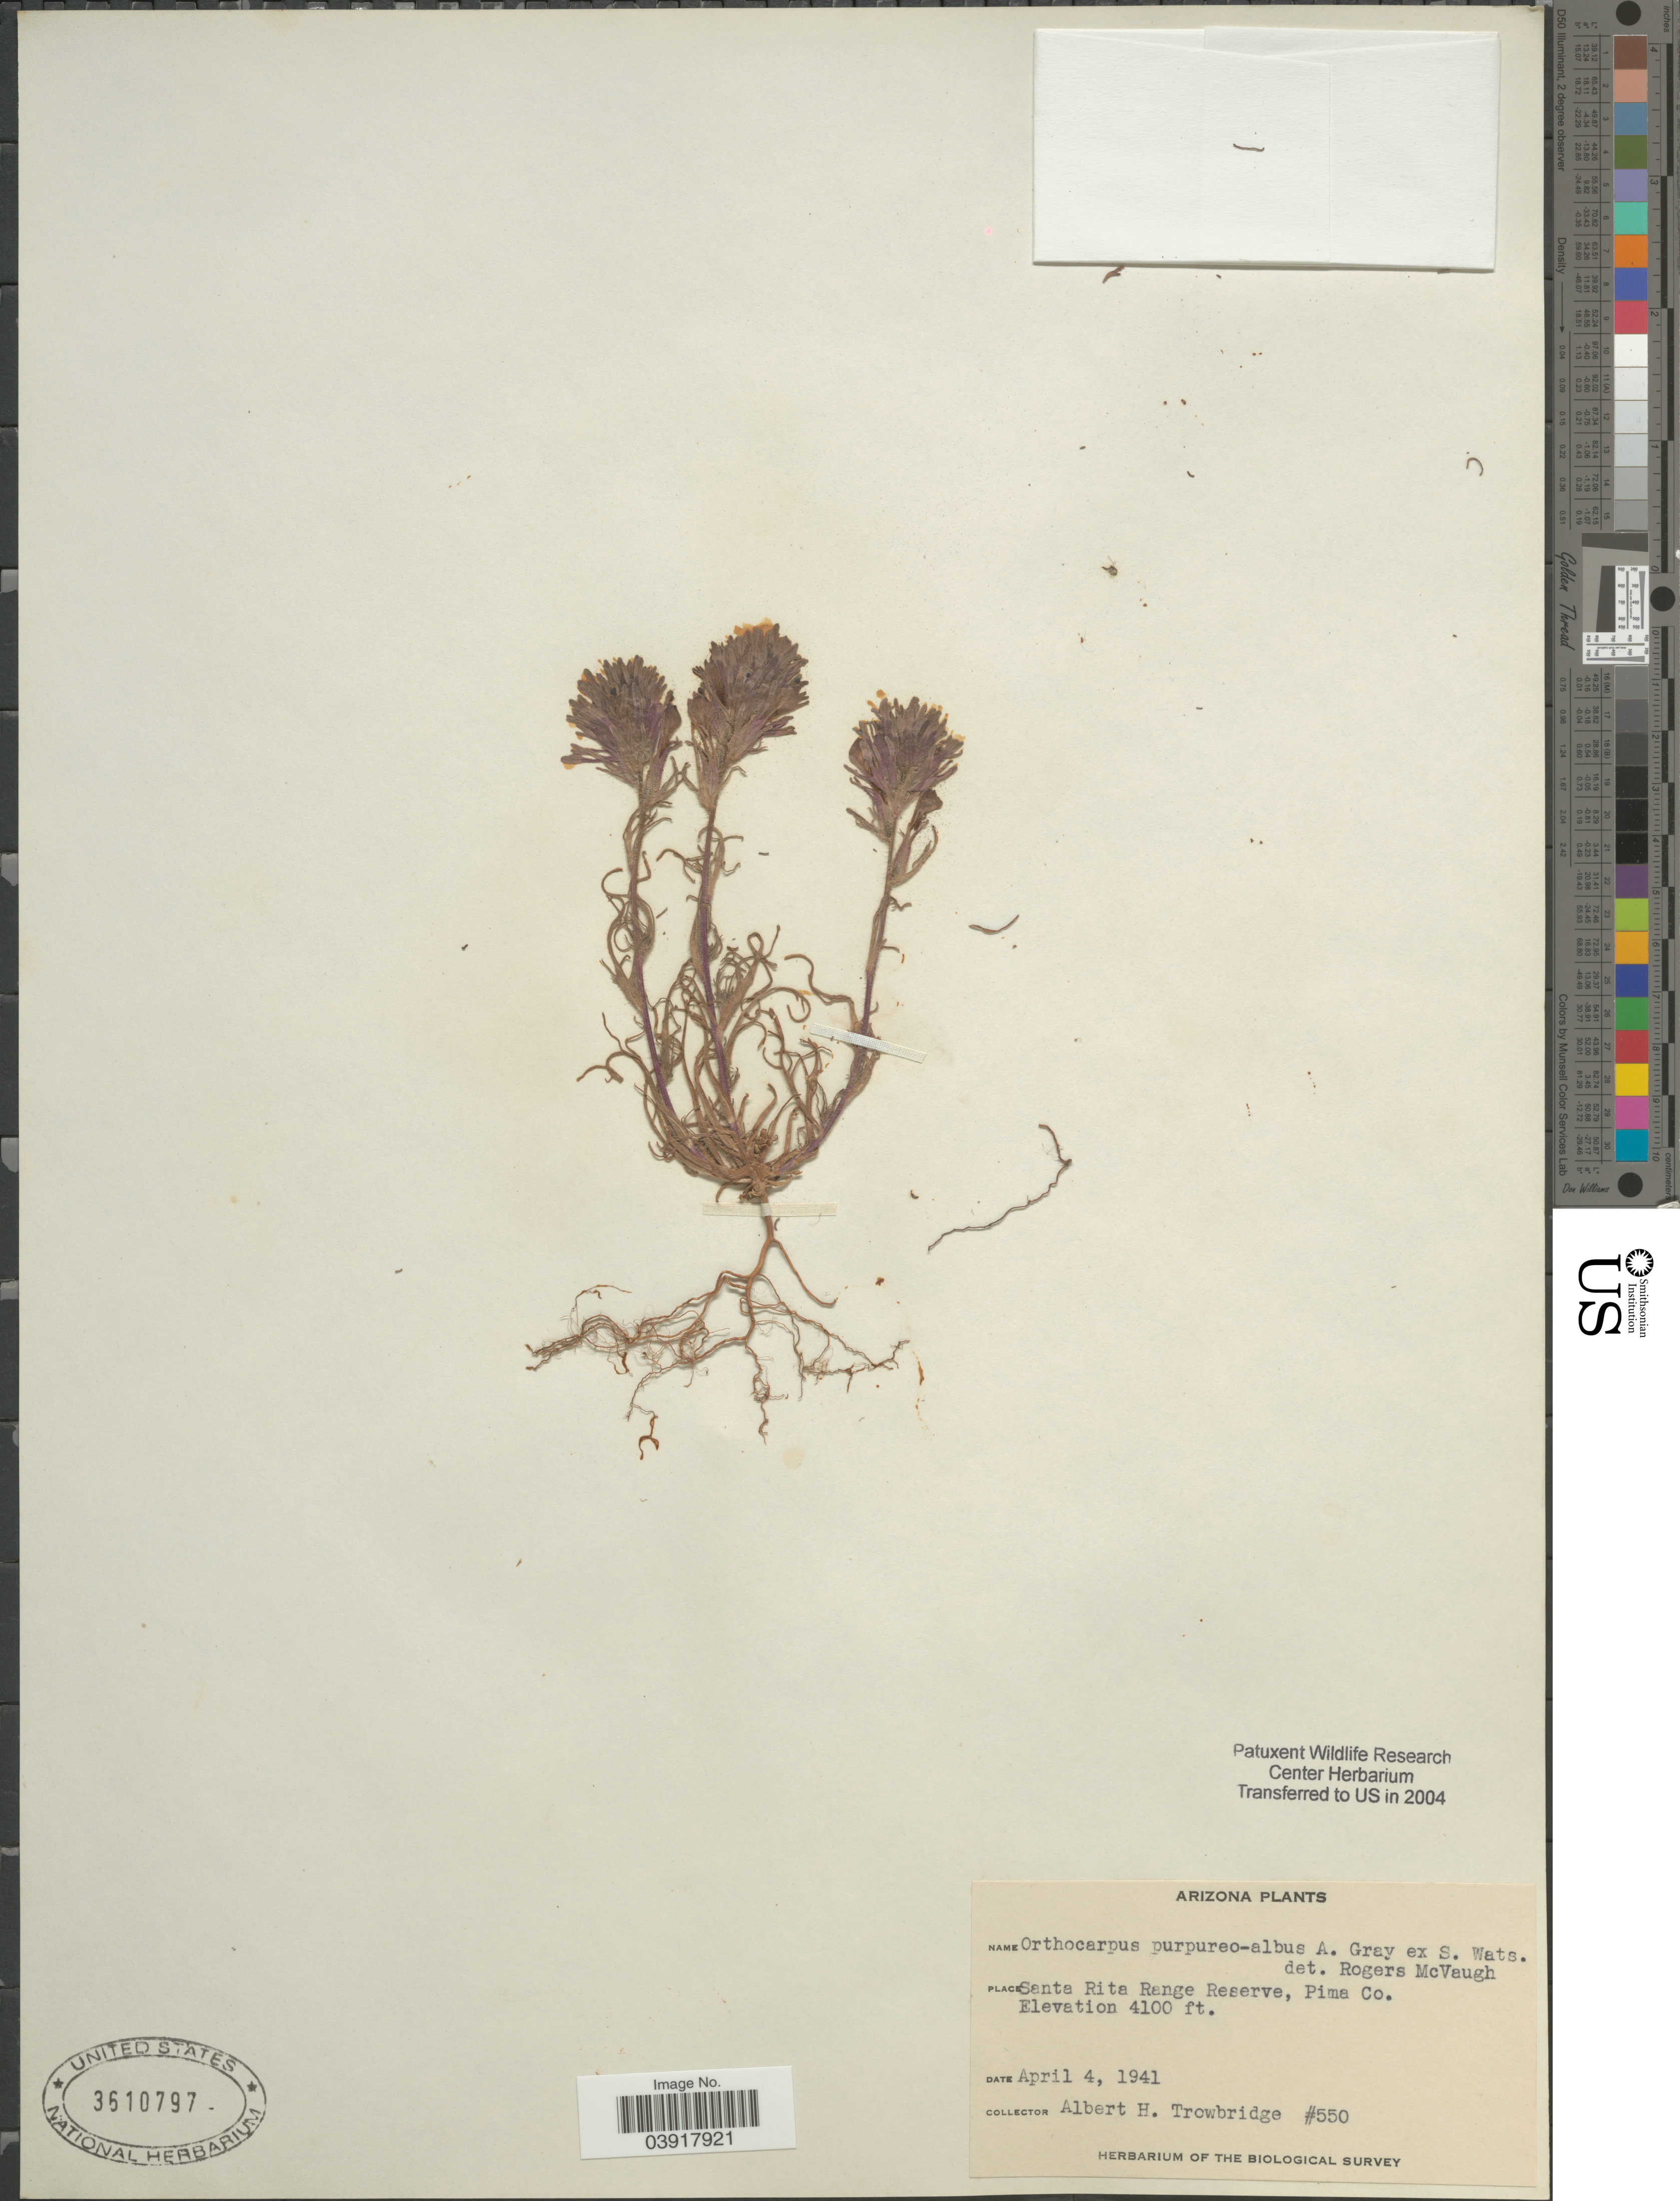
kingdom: Plantae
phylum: Tracheophyta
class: Magnoliopsida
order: Lamiales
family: Orobanchaceae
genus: Orthocarpus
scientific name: Orthocarpus purpureo-albus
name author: A. Gray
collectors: A. H. Trowbridge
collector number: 550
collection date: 1941-04-04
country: United States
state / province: Arizona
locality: Santa Rita Range Reserve, Pima Co.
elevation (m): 1250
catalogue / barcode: US 3610797